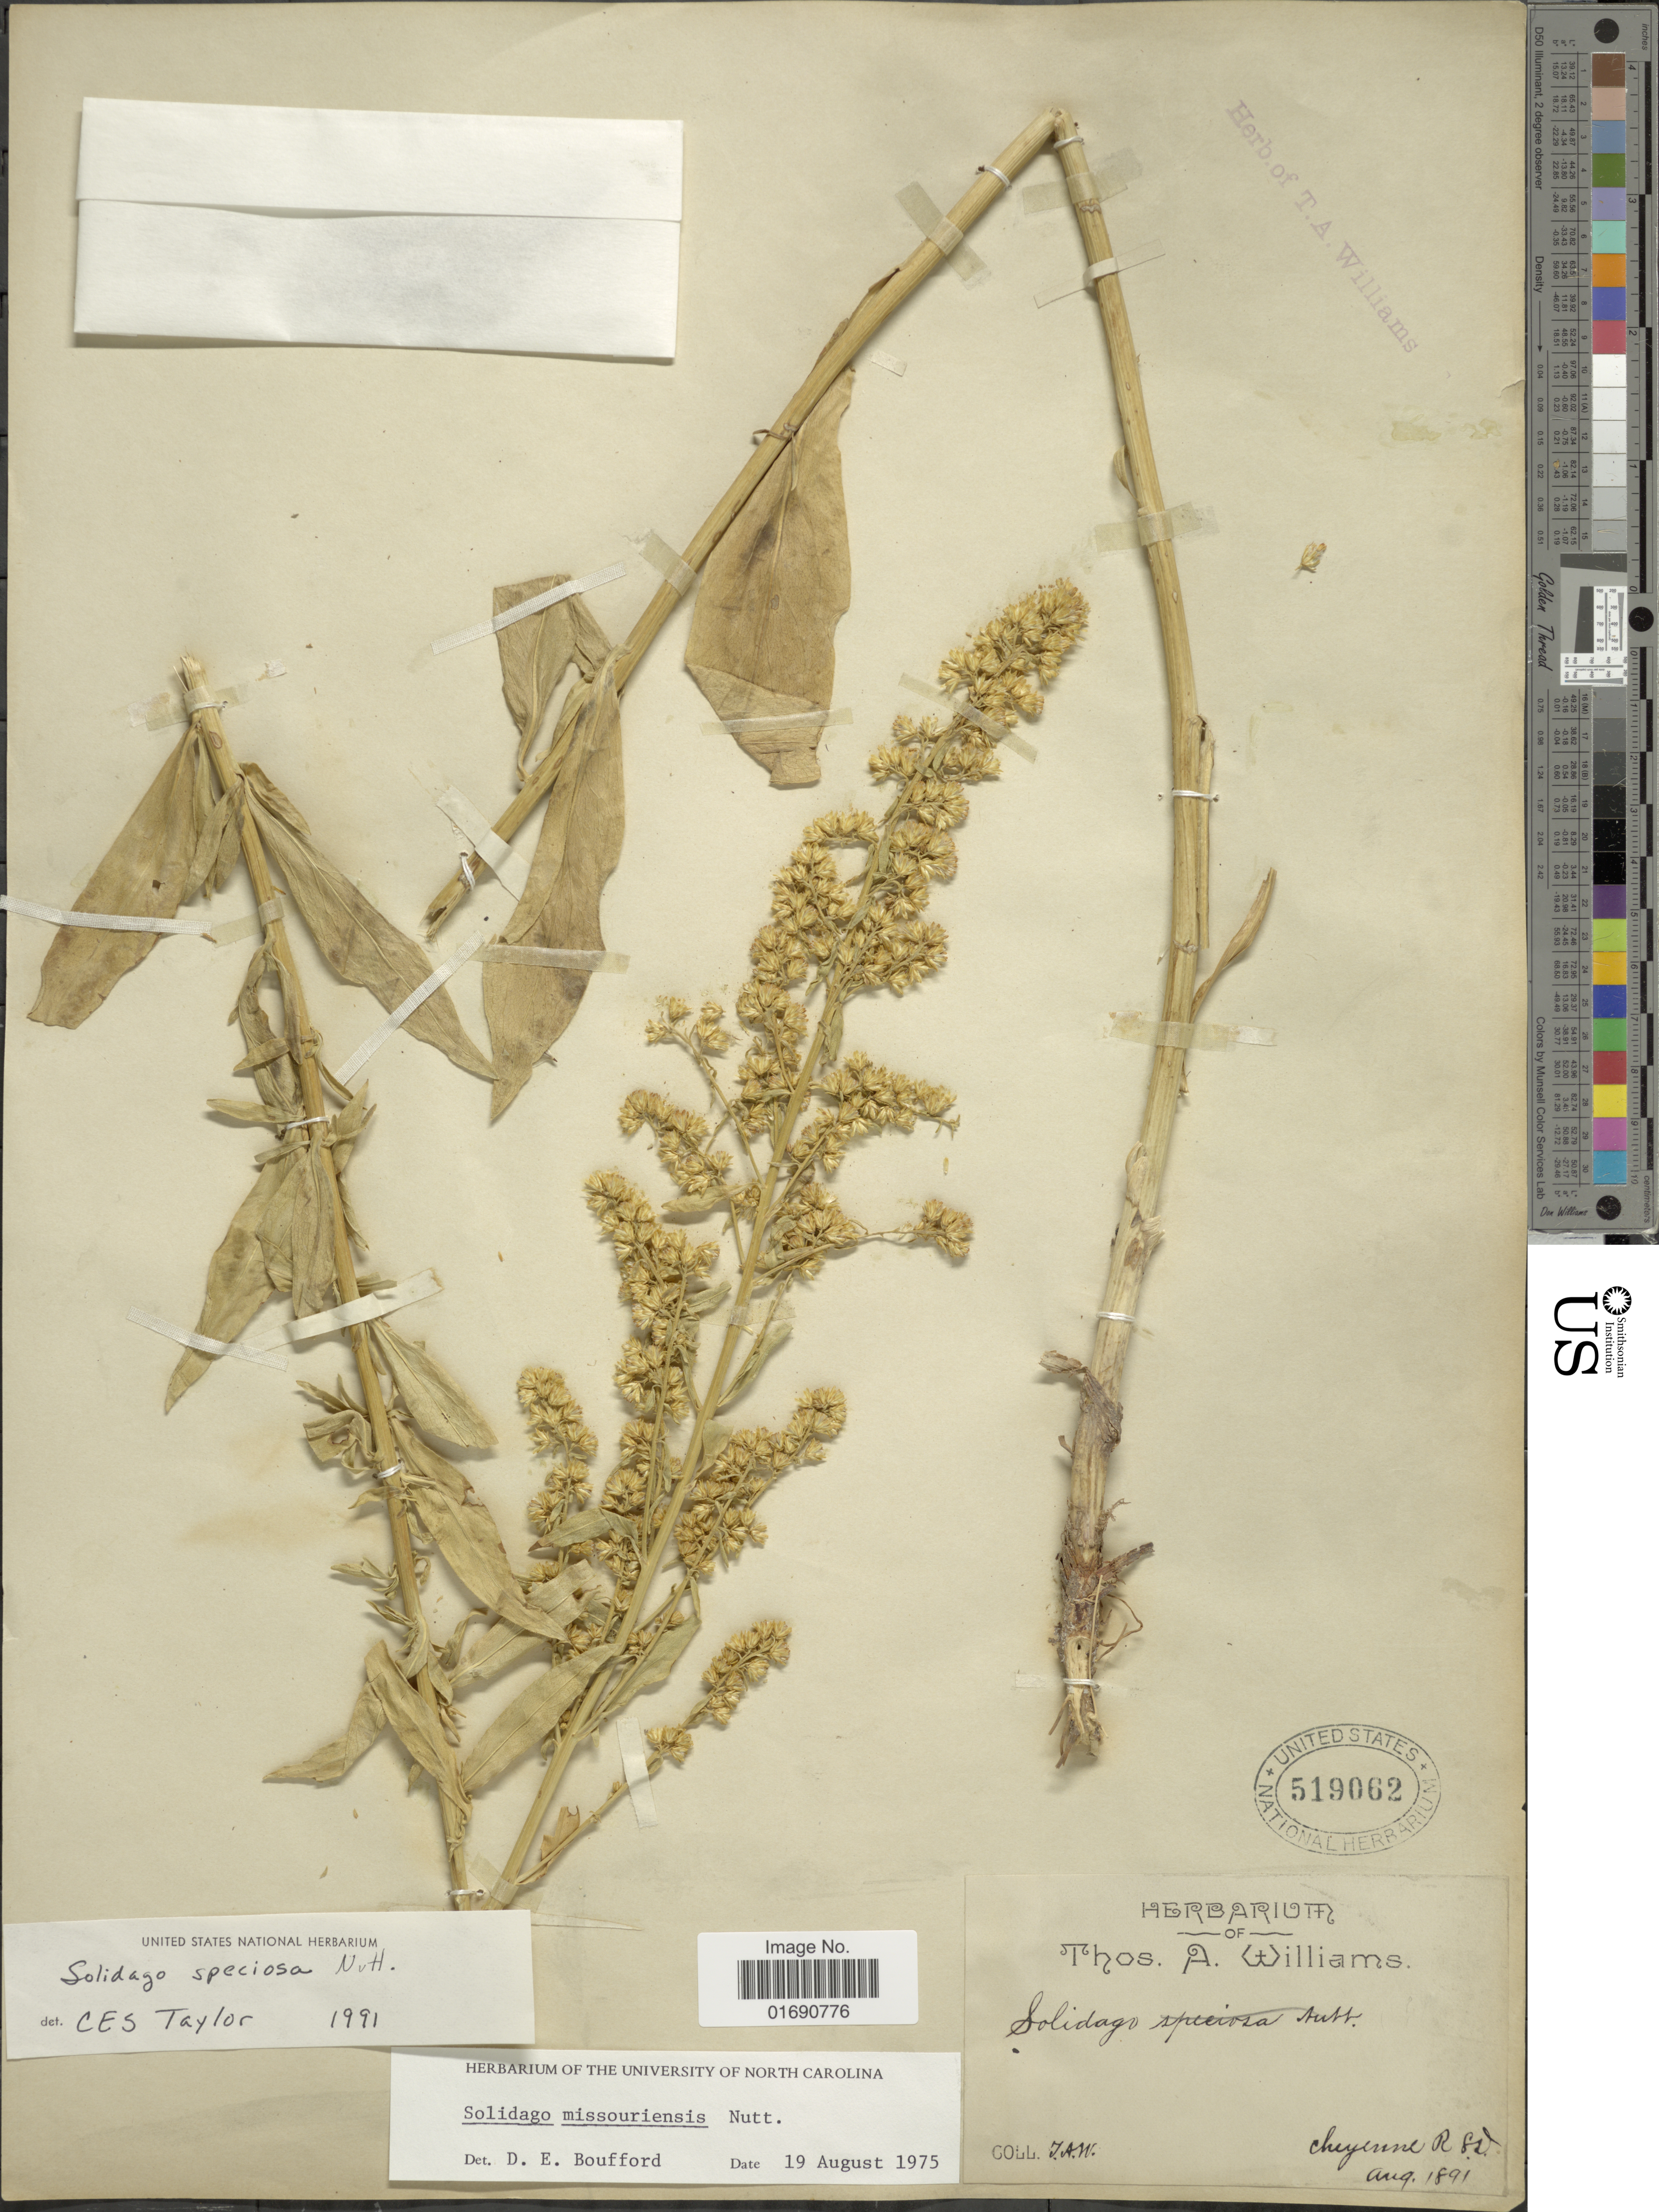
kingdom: Plantae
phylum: Tracheophyta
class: Magnoliopsida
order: Asterales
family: Asteraceae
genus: Solidago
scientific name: Solidago speciosa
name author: Nutt.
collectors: T. A. Williams (herbarium)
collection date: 1891-08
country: United States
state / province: South Dakota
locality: Cheyenne R S.D.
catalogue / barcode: US 519062